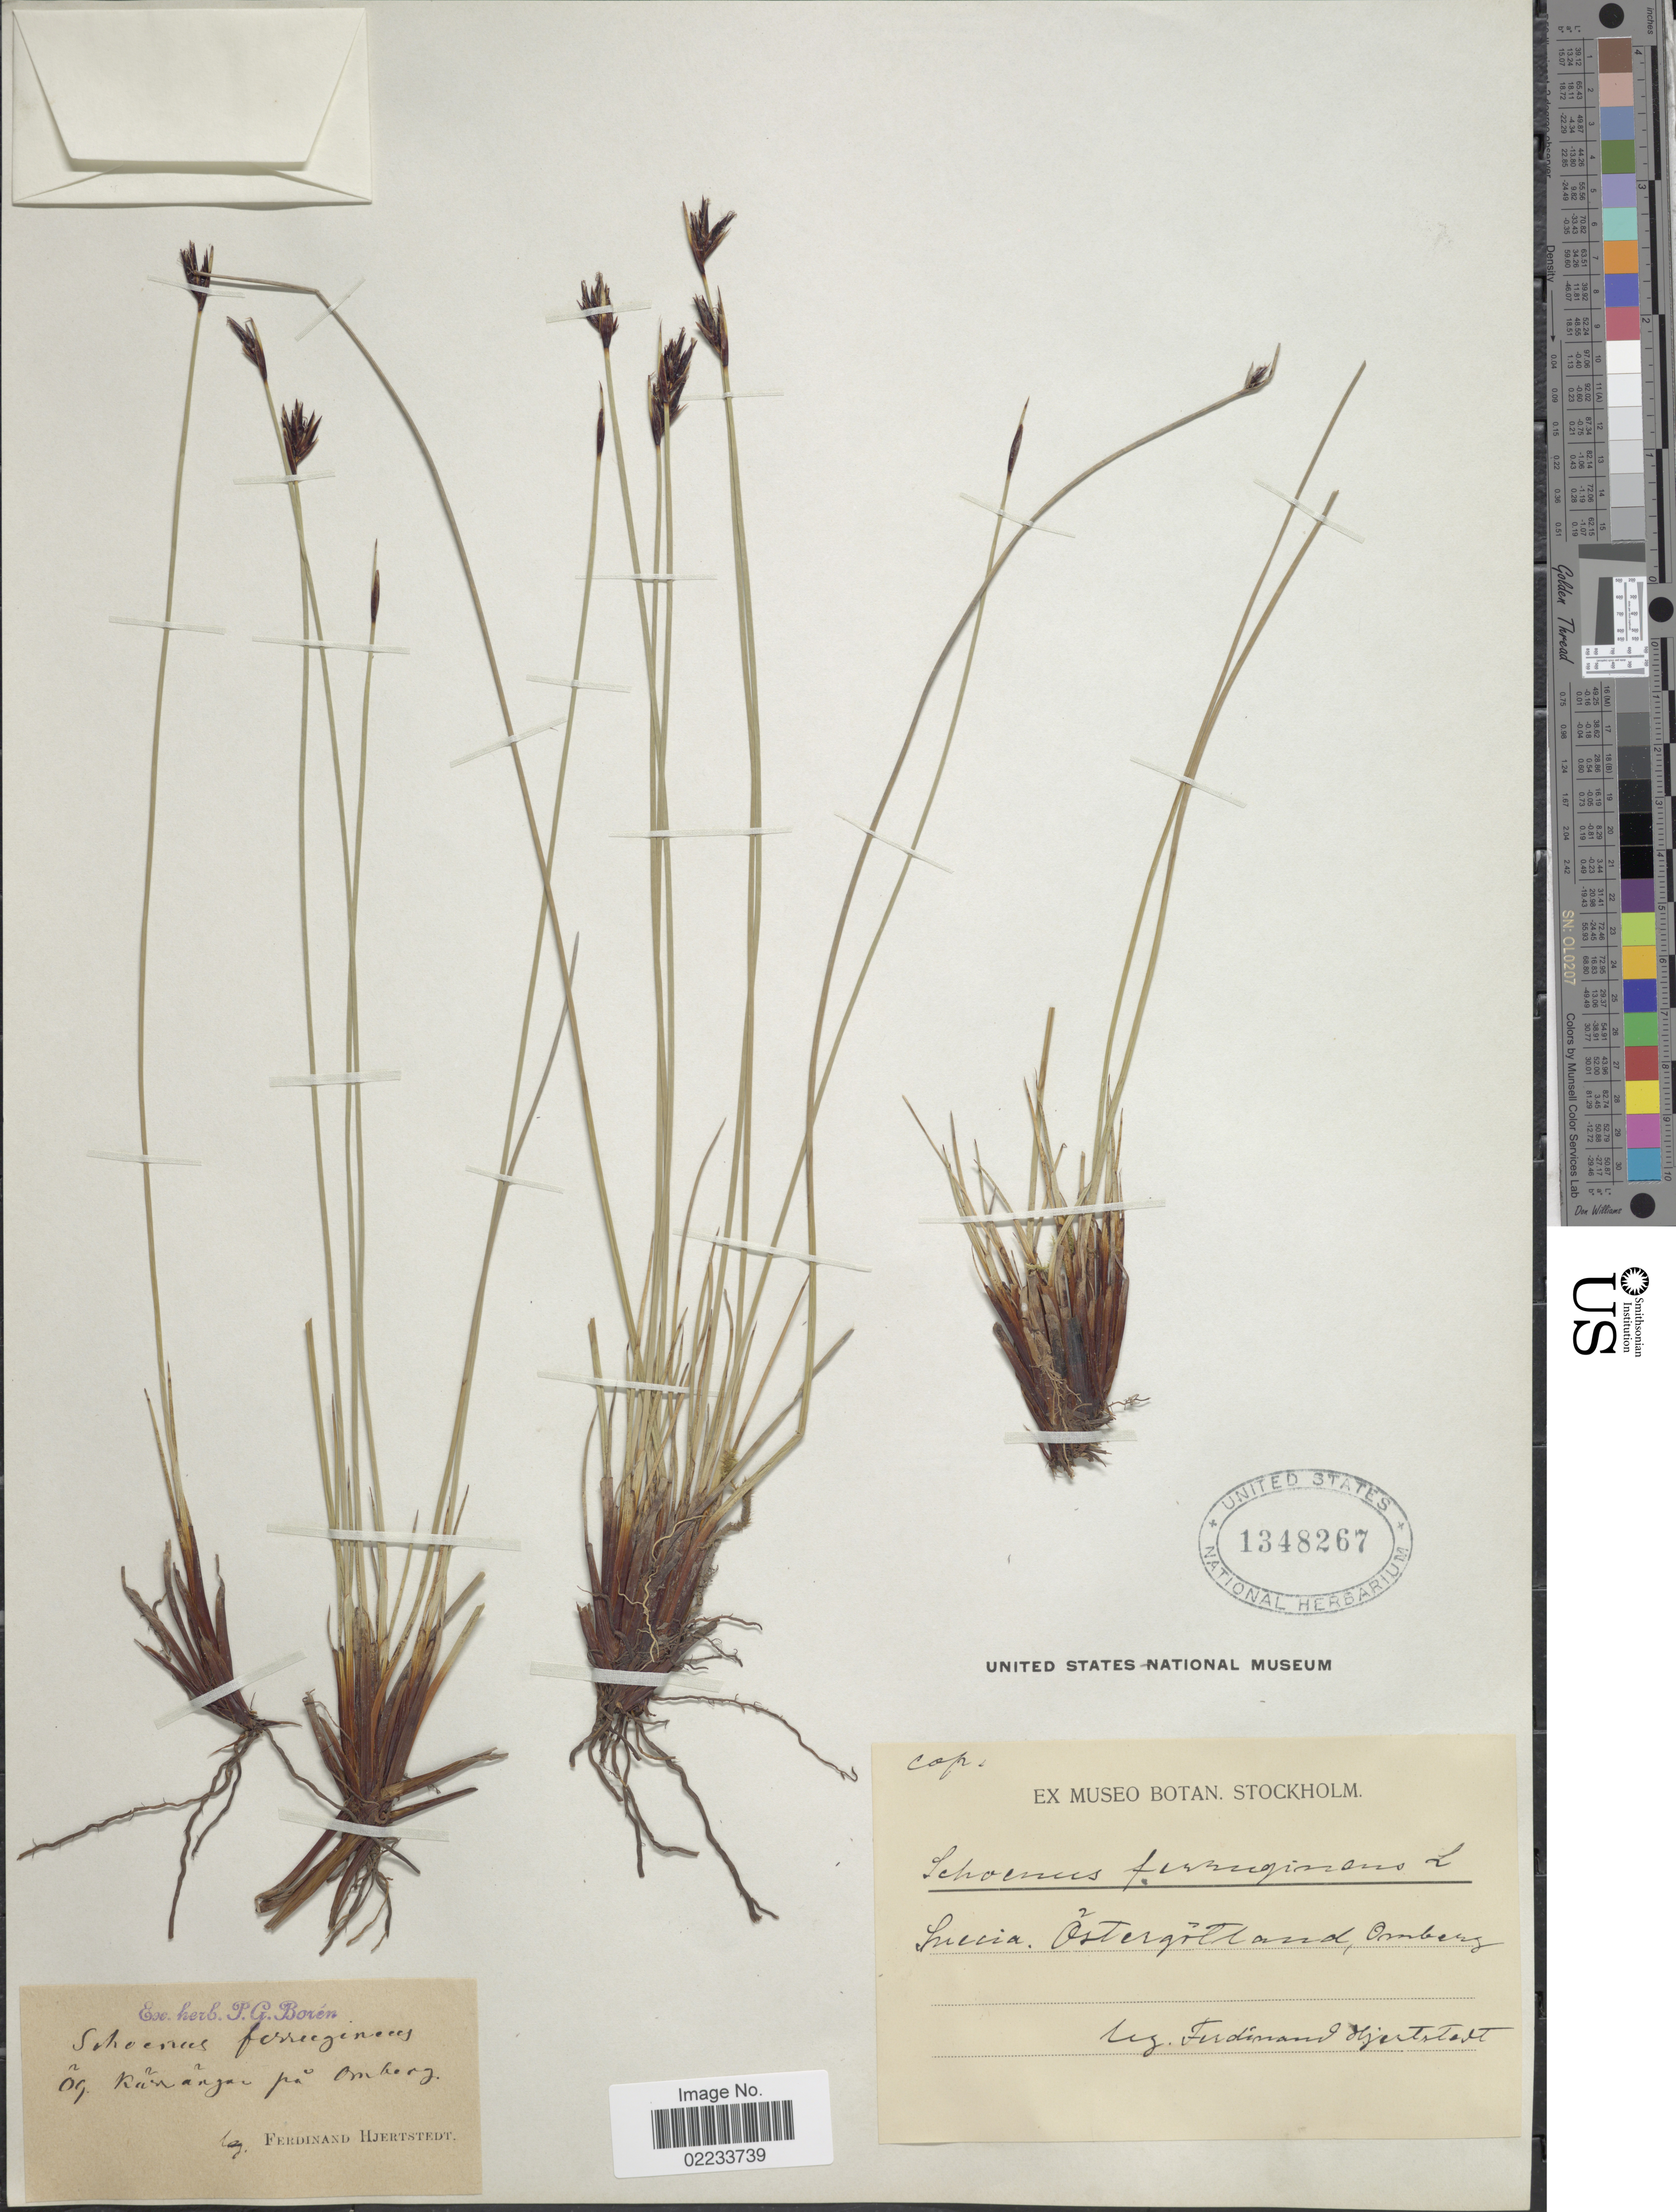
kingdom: Plantae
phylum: Tracheophyta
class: Liliopsida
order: Poales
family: Cyperaceae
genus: Schoenus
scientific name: Schoenus ferrugineus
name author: L.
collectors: F. Hjerstedt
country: Sweden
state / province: Östergötland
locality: Omberg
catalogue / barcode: US 1348267